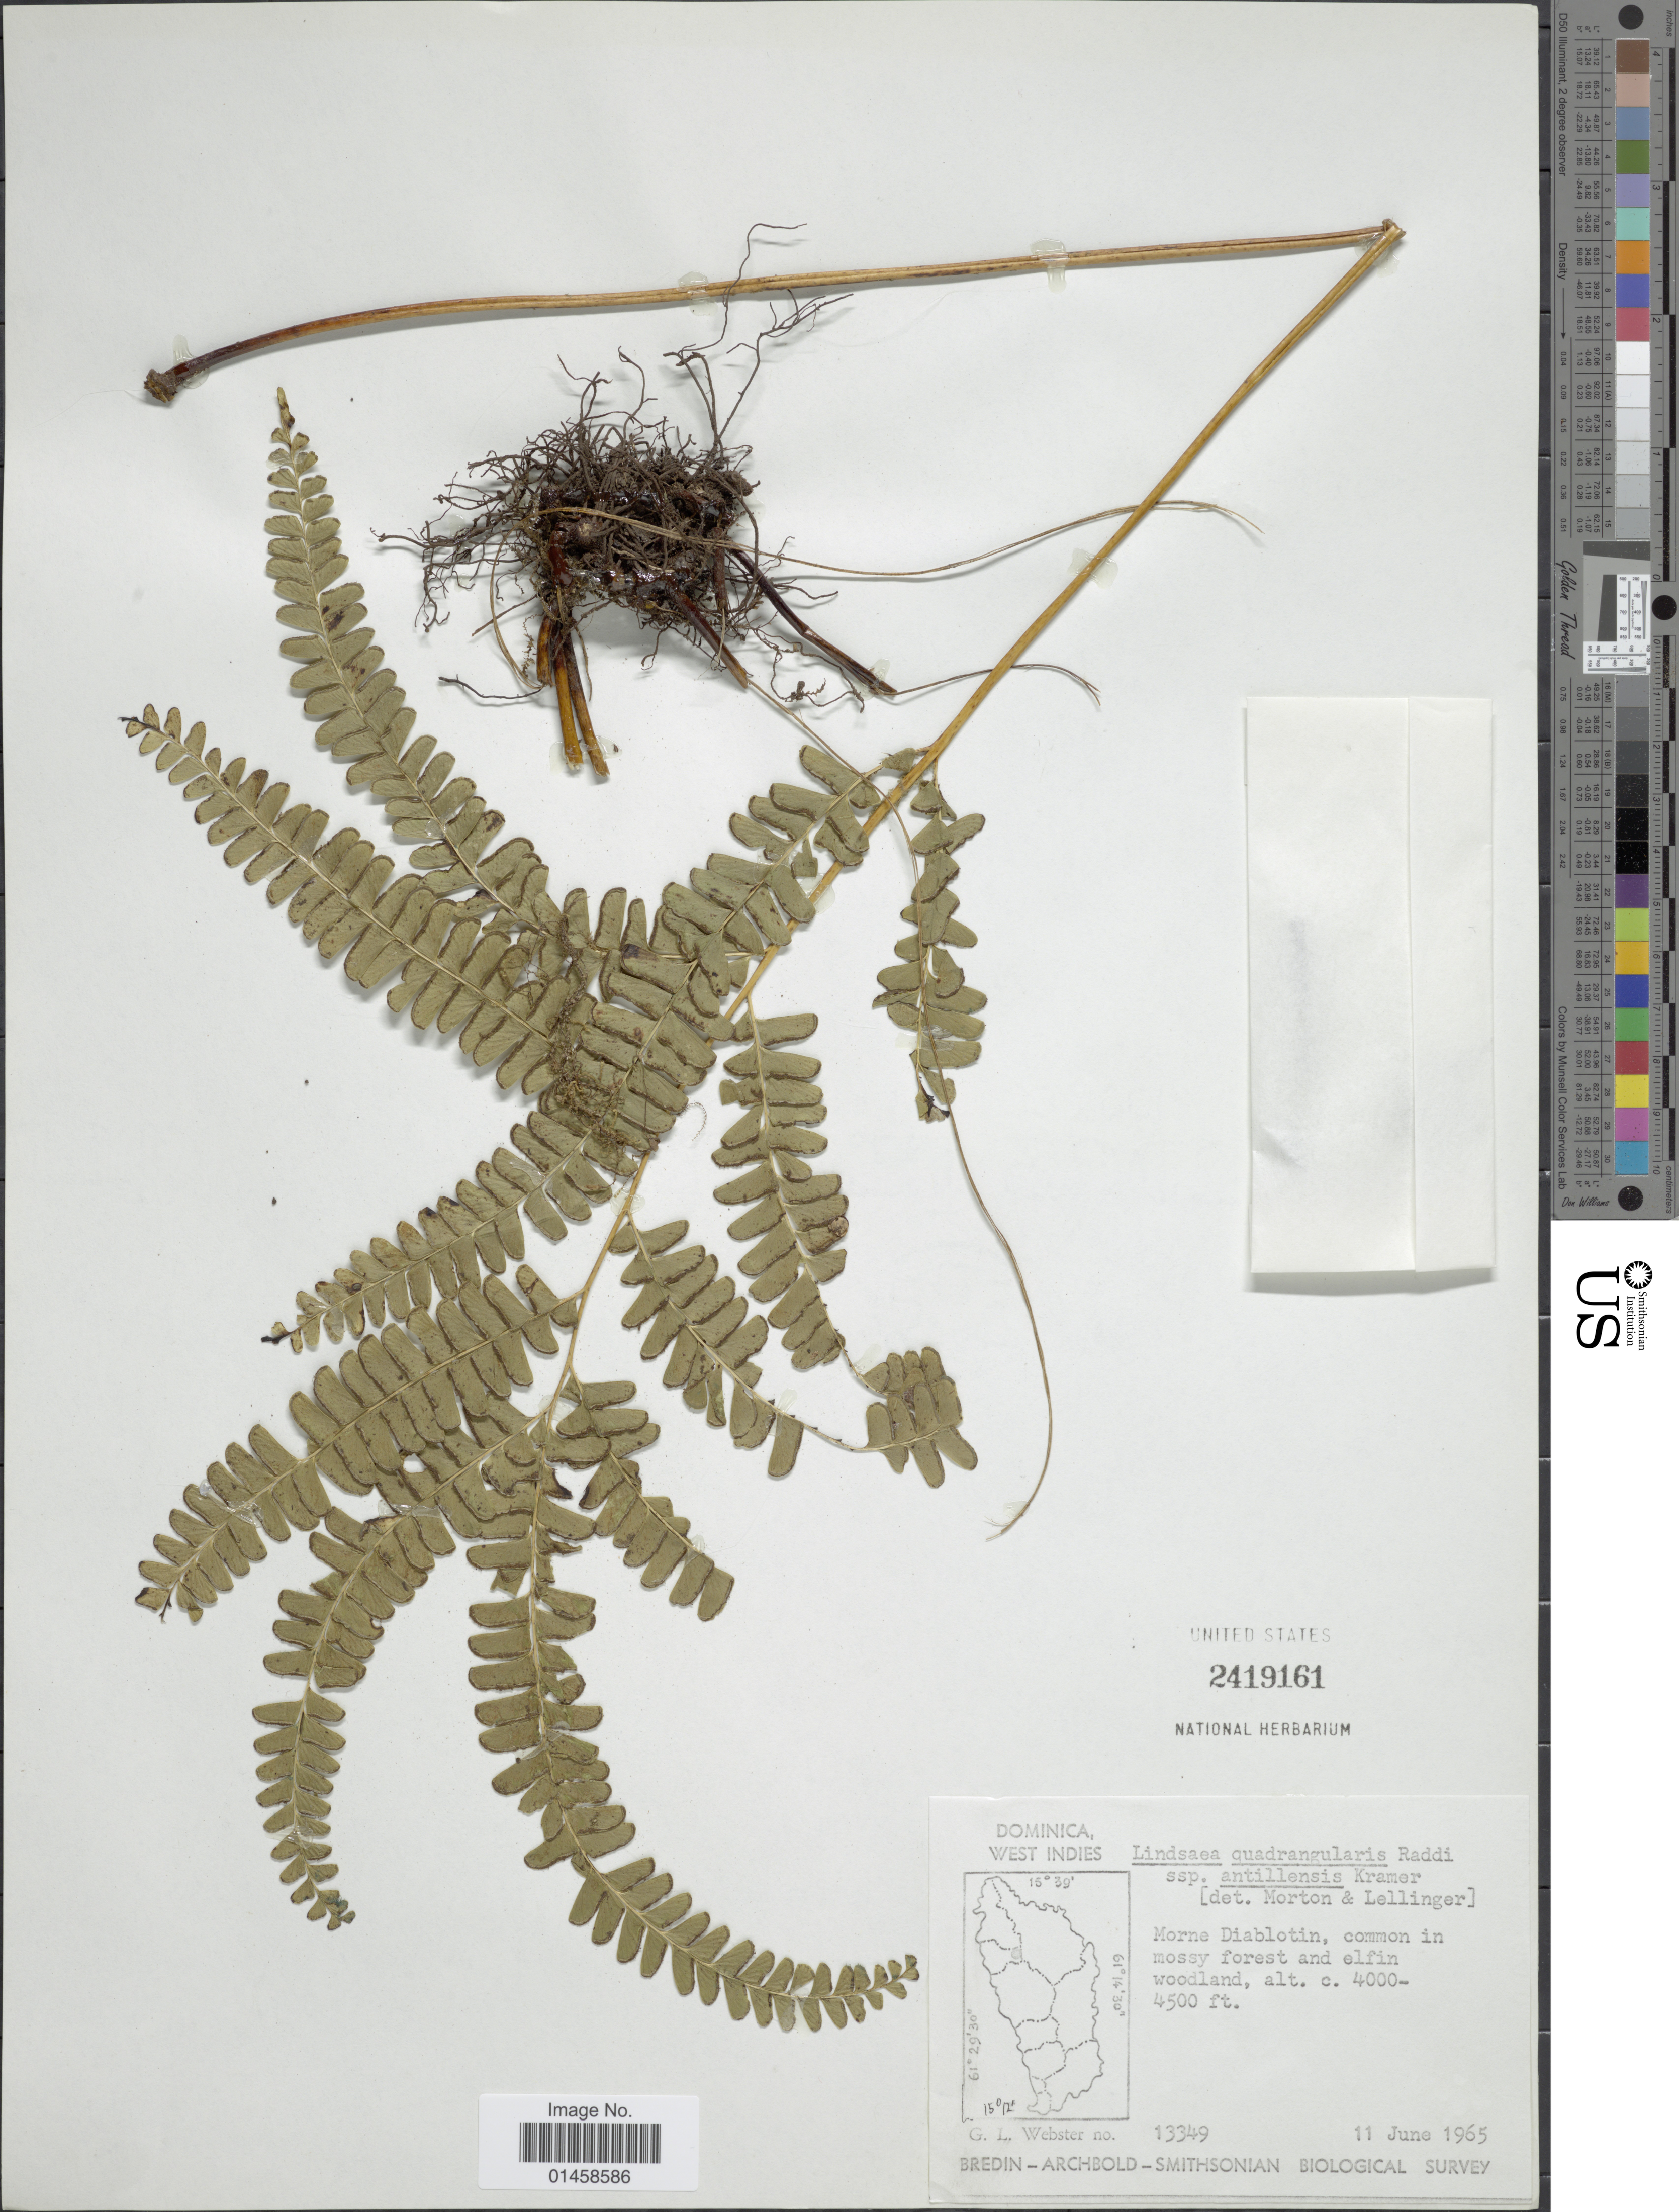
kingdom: Plantae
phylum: Tracheophyta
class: Polypodiopsida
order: Polypodiales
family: Lindsaeaceae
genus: Lindsaea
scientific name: Lindsaea quadrangularis subsp. antillensis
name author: K.U. Kramer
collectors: G. L. Webster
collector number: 13349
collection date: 1965-06-11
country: Dominica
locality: Morne Diablotin, commin in mossy forest and elfin woodland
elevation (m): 1219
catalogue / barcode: US 2419161